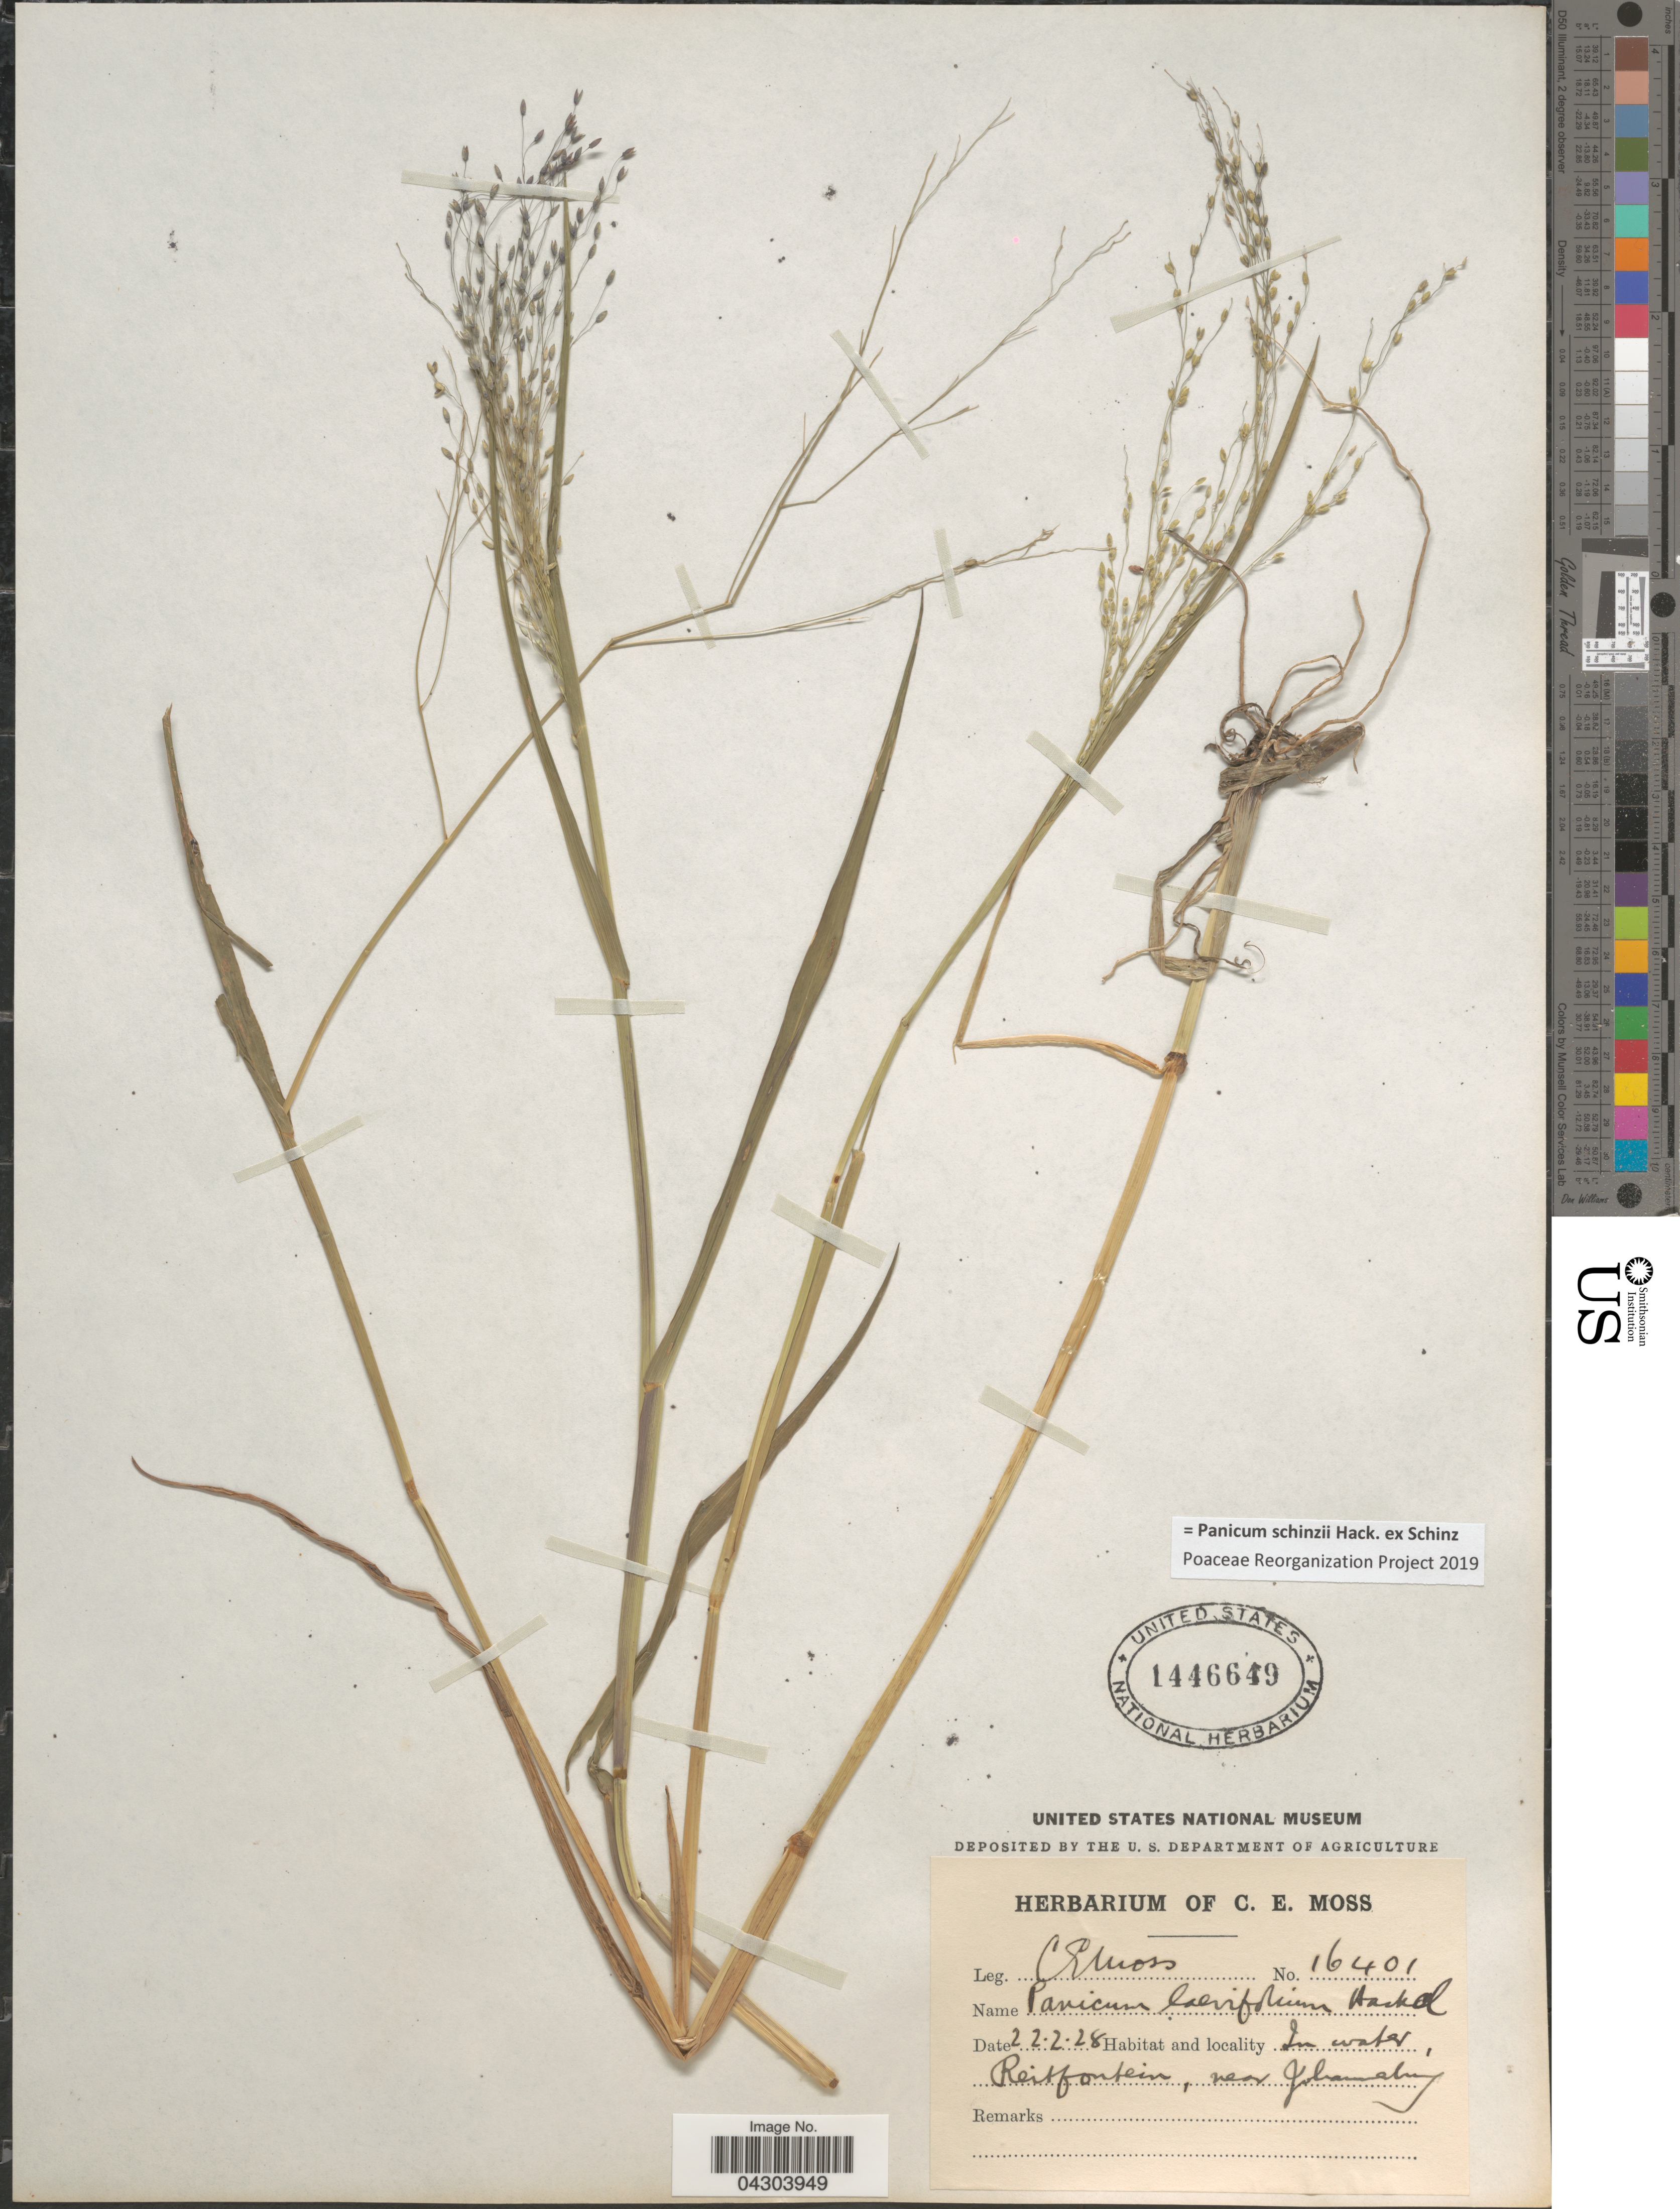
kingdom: Plantae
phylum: Tracheophyta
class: Liliopsida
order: Poales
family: Poaceae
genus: Panicum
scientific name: Panicum schinzii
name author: Hack. ex Schinz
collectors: C. E. Moss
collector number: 16401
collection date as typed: Transcribed d/m/y: 22/2/28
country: South Africa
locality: Reitfontein, near Johannesburg.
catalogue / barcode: US 1446649